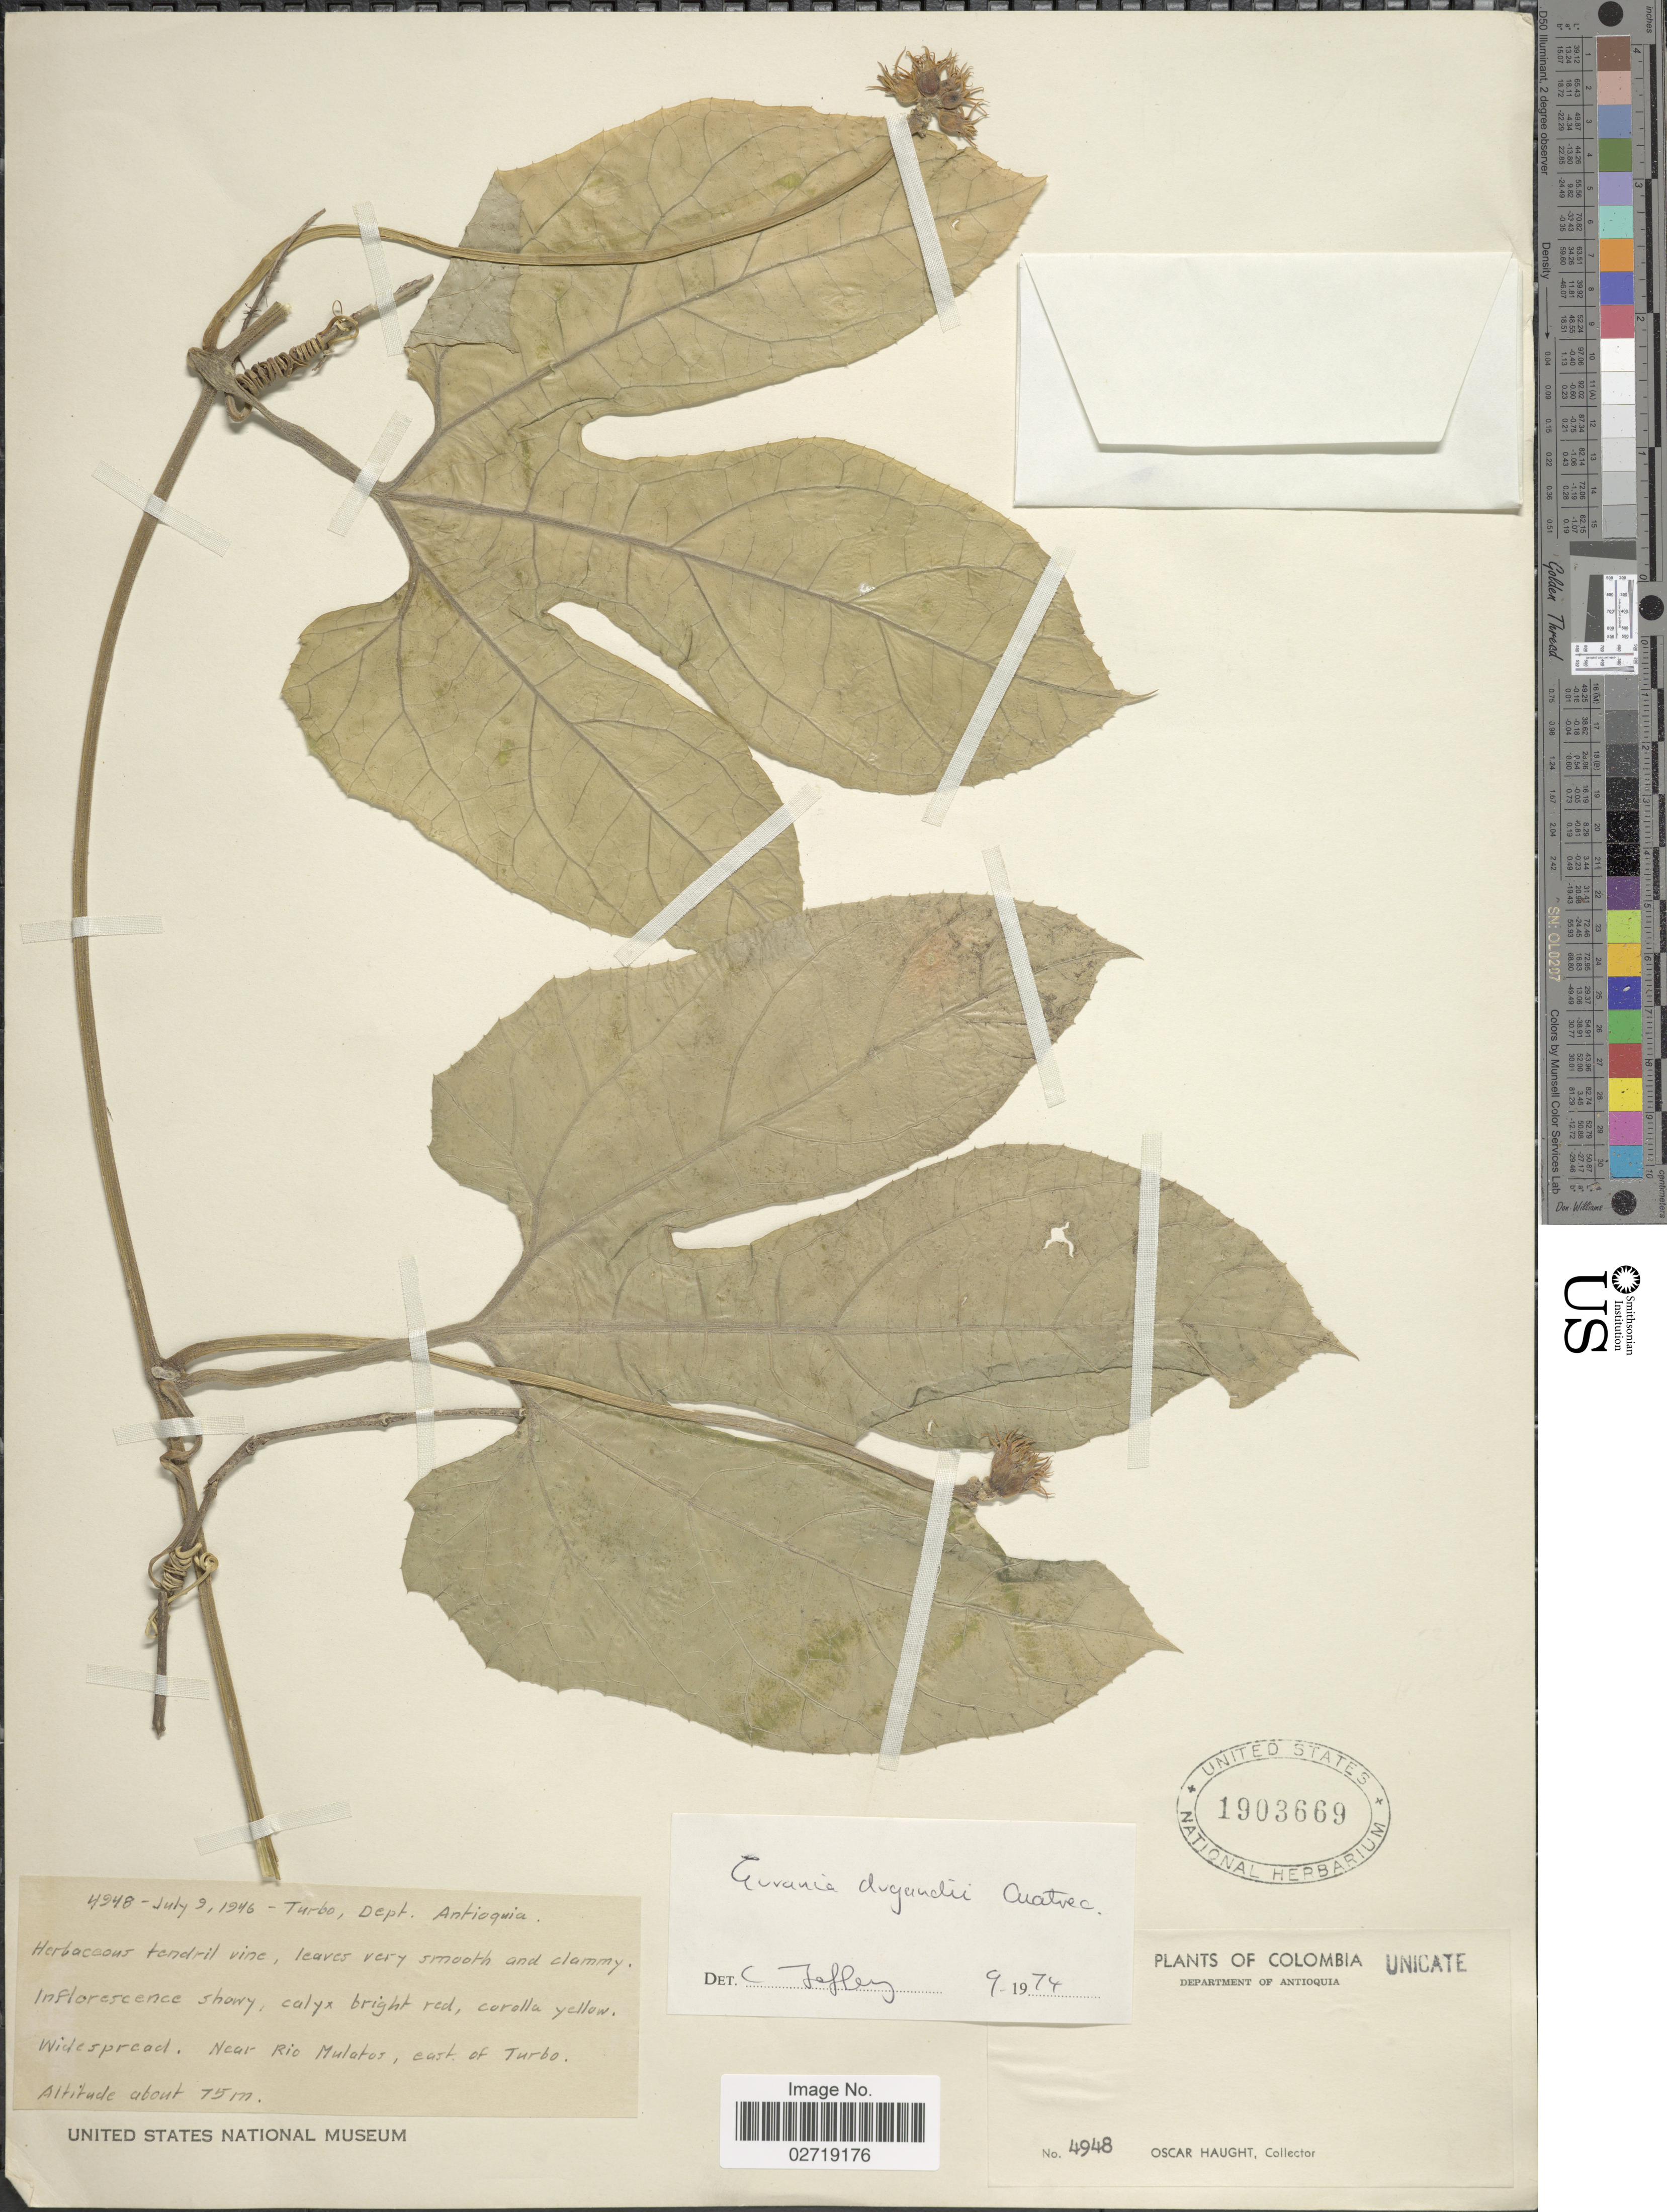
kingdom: Plantae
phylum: Tracheophyta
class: Magnoliopsida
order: Cucurbitales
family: Cucurbitaceae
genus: Gurania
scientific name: Gurania dugandii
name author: Cuatrec.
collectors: O. Haught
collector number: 4948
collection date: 1946-07-09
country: Colombia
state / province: Antioquia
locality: Near Rio Mulatos, east of Turbo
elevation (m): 75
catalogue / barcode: US 1903669